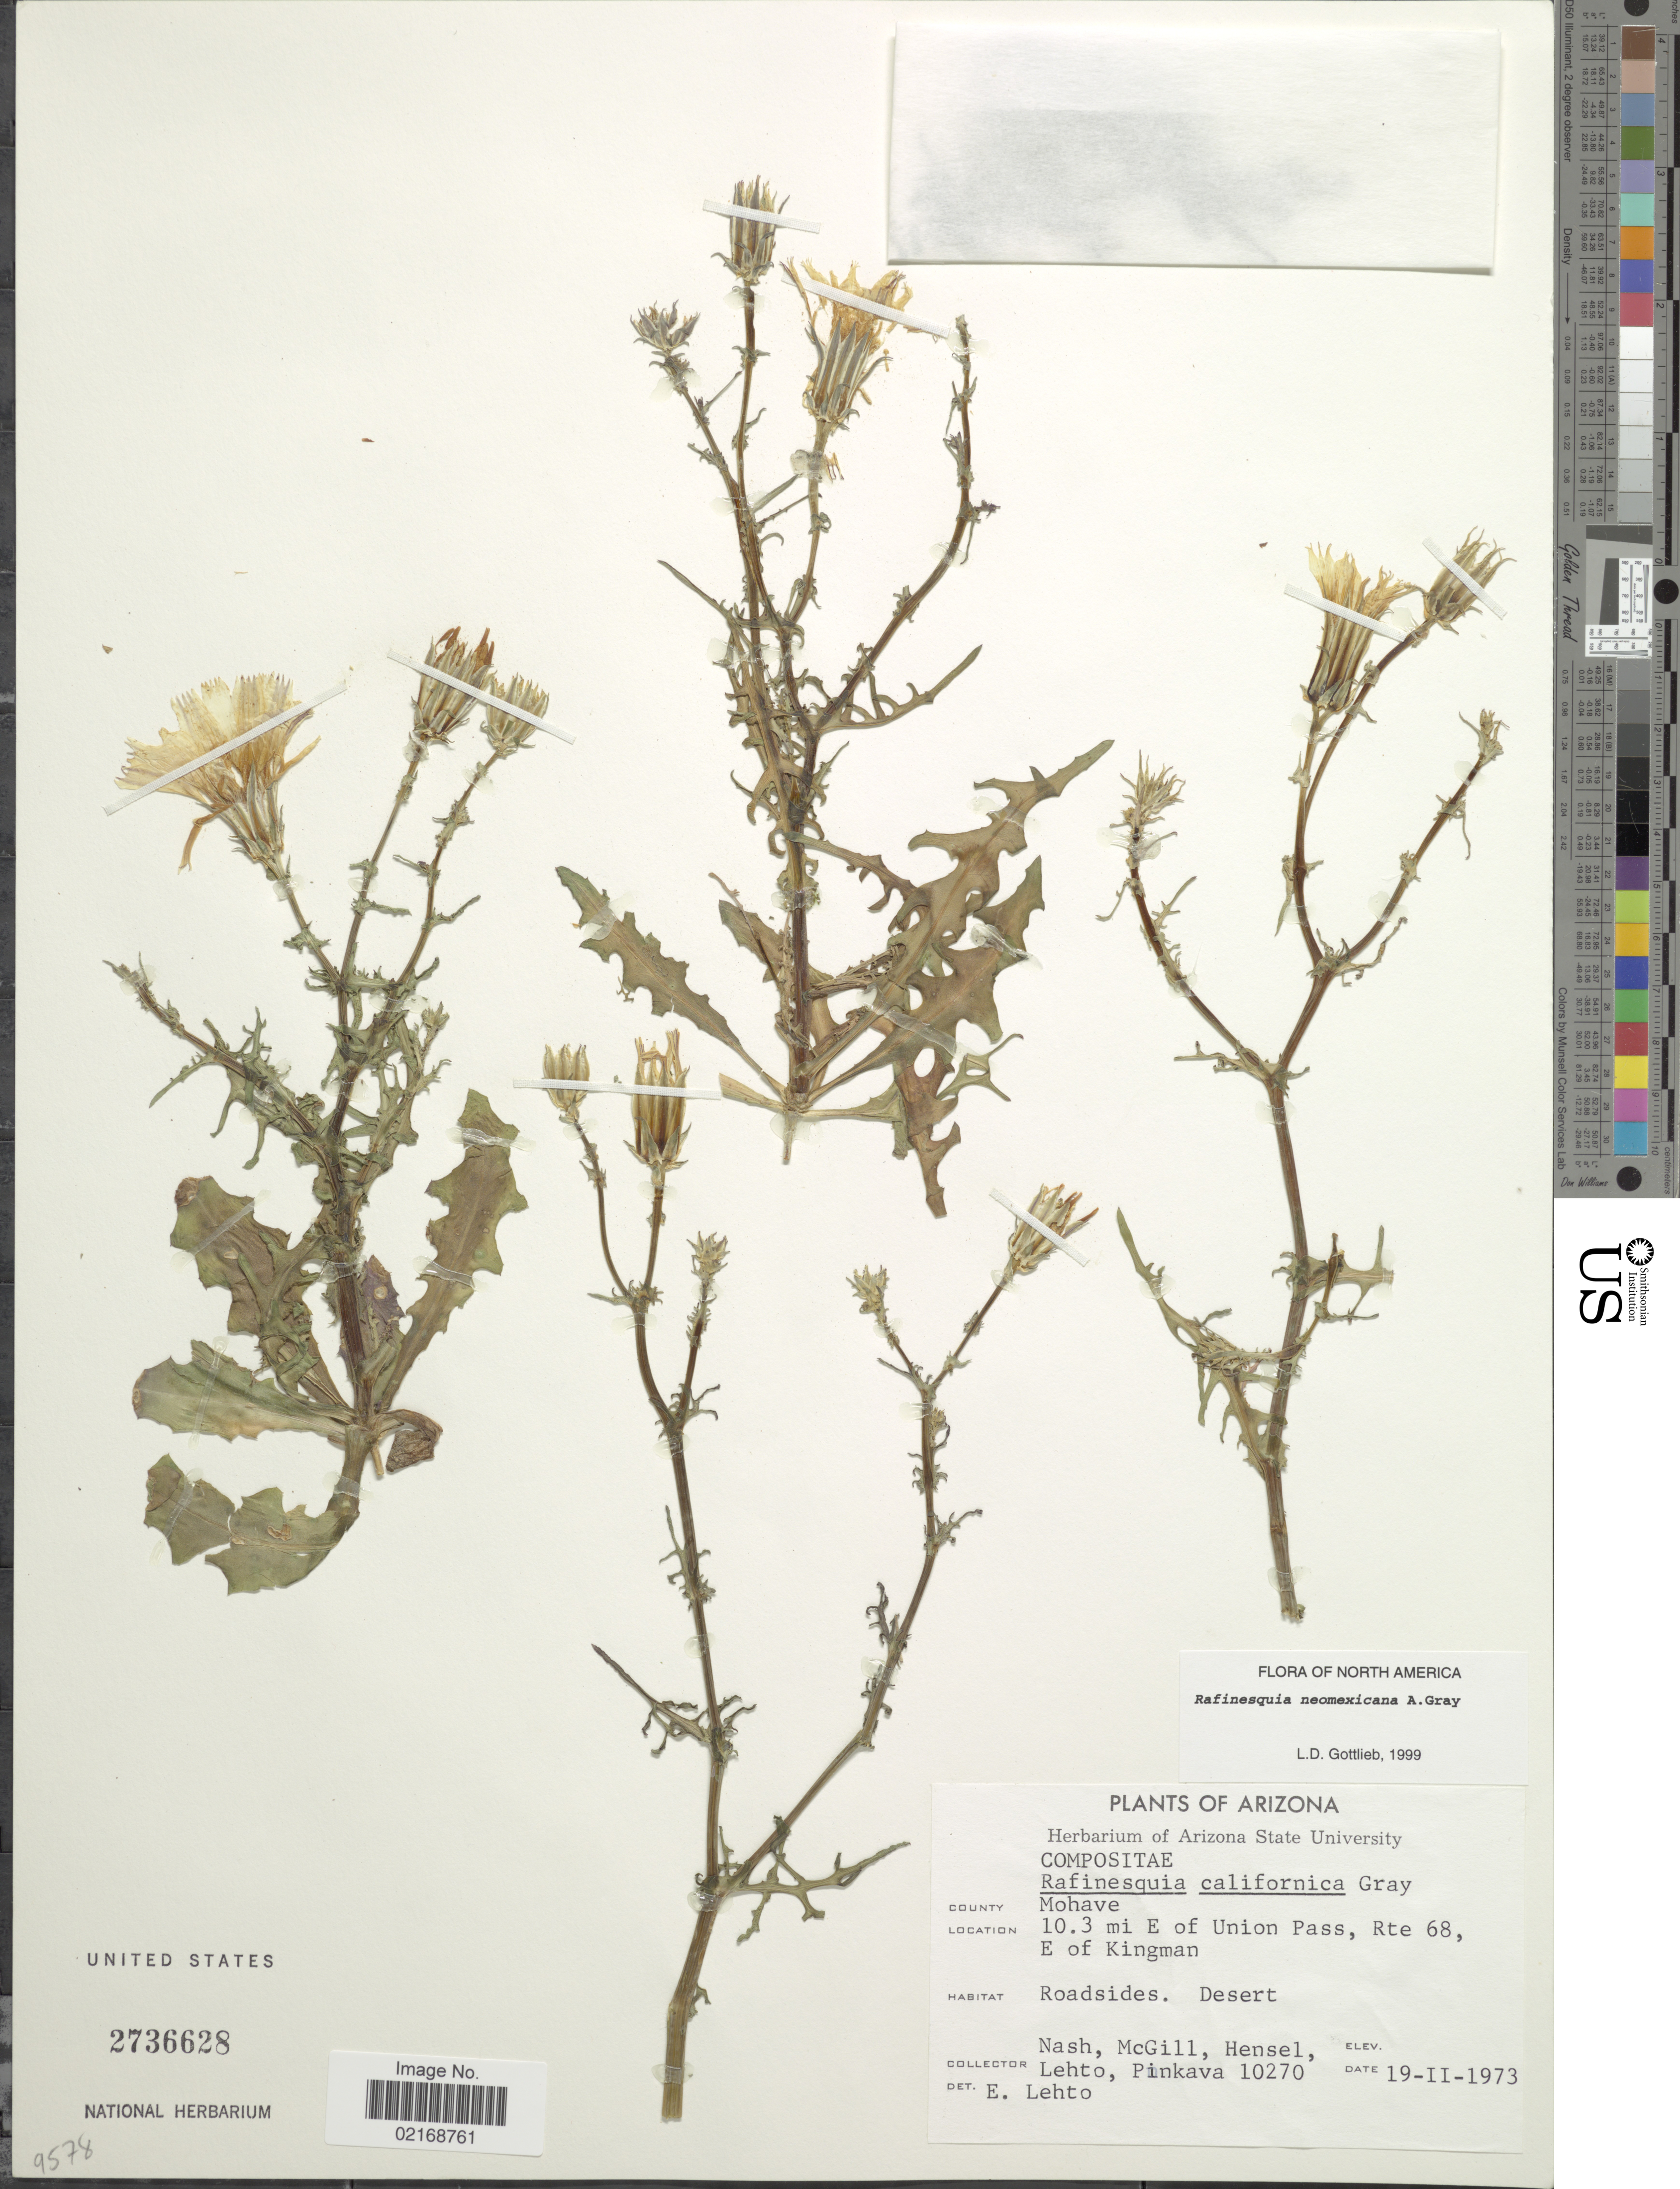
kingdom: Plantae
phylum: Tracheophyta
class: Magnoliopsida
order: Asterales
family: Asteraceae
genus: Rafinesquia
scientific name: Rafinesquia neomexicana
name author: A. Gray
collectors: -- Nash, -. McGill, -. Hensel, -. Lehto & -. Pinkava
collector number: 10270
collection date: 1973-02-19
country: United States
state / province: Arizona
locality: County: Mohave, 10.3 mi E of Union Pass, Rte 68, E. of Kingman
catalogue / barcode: US 2736628